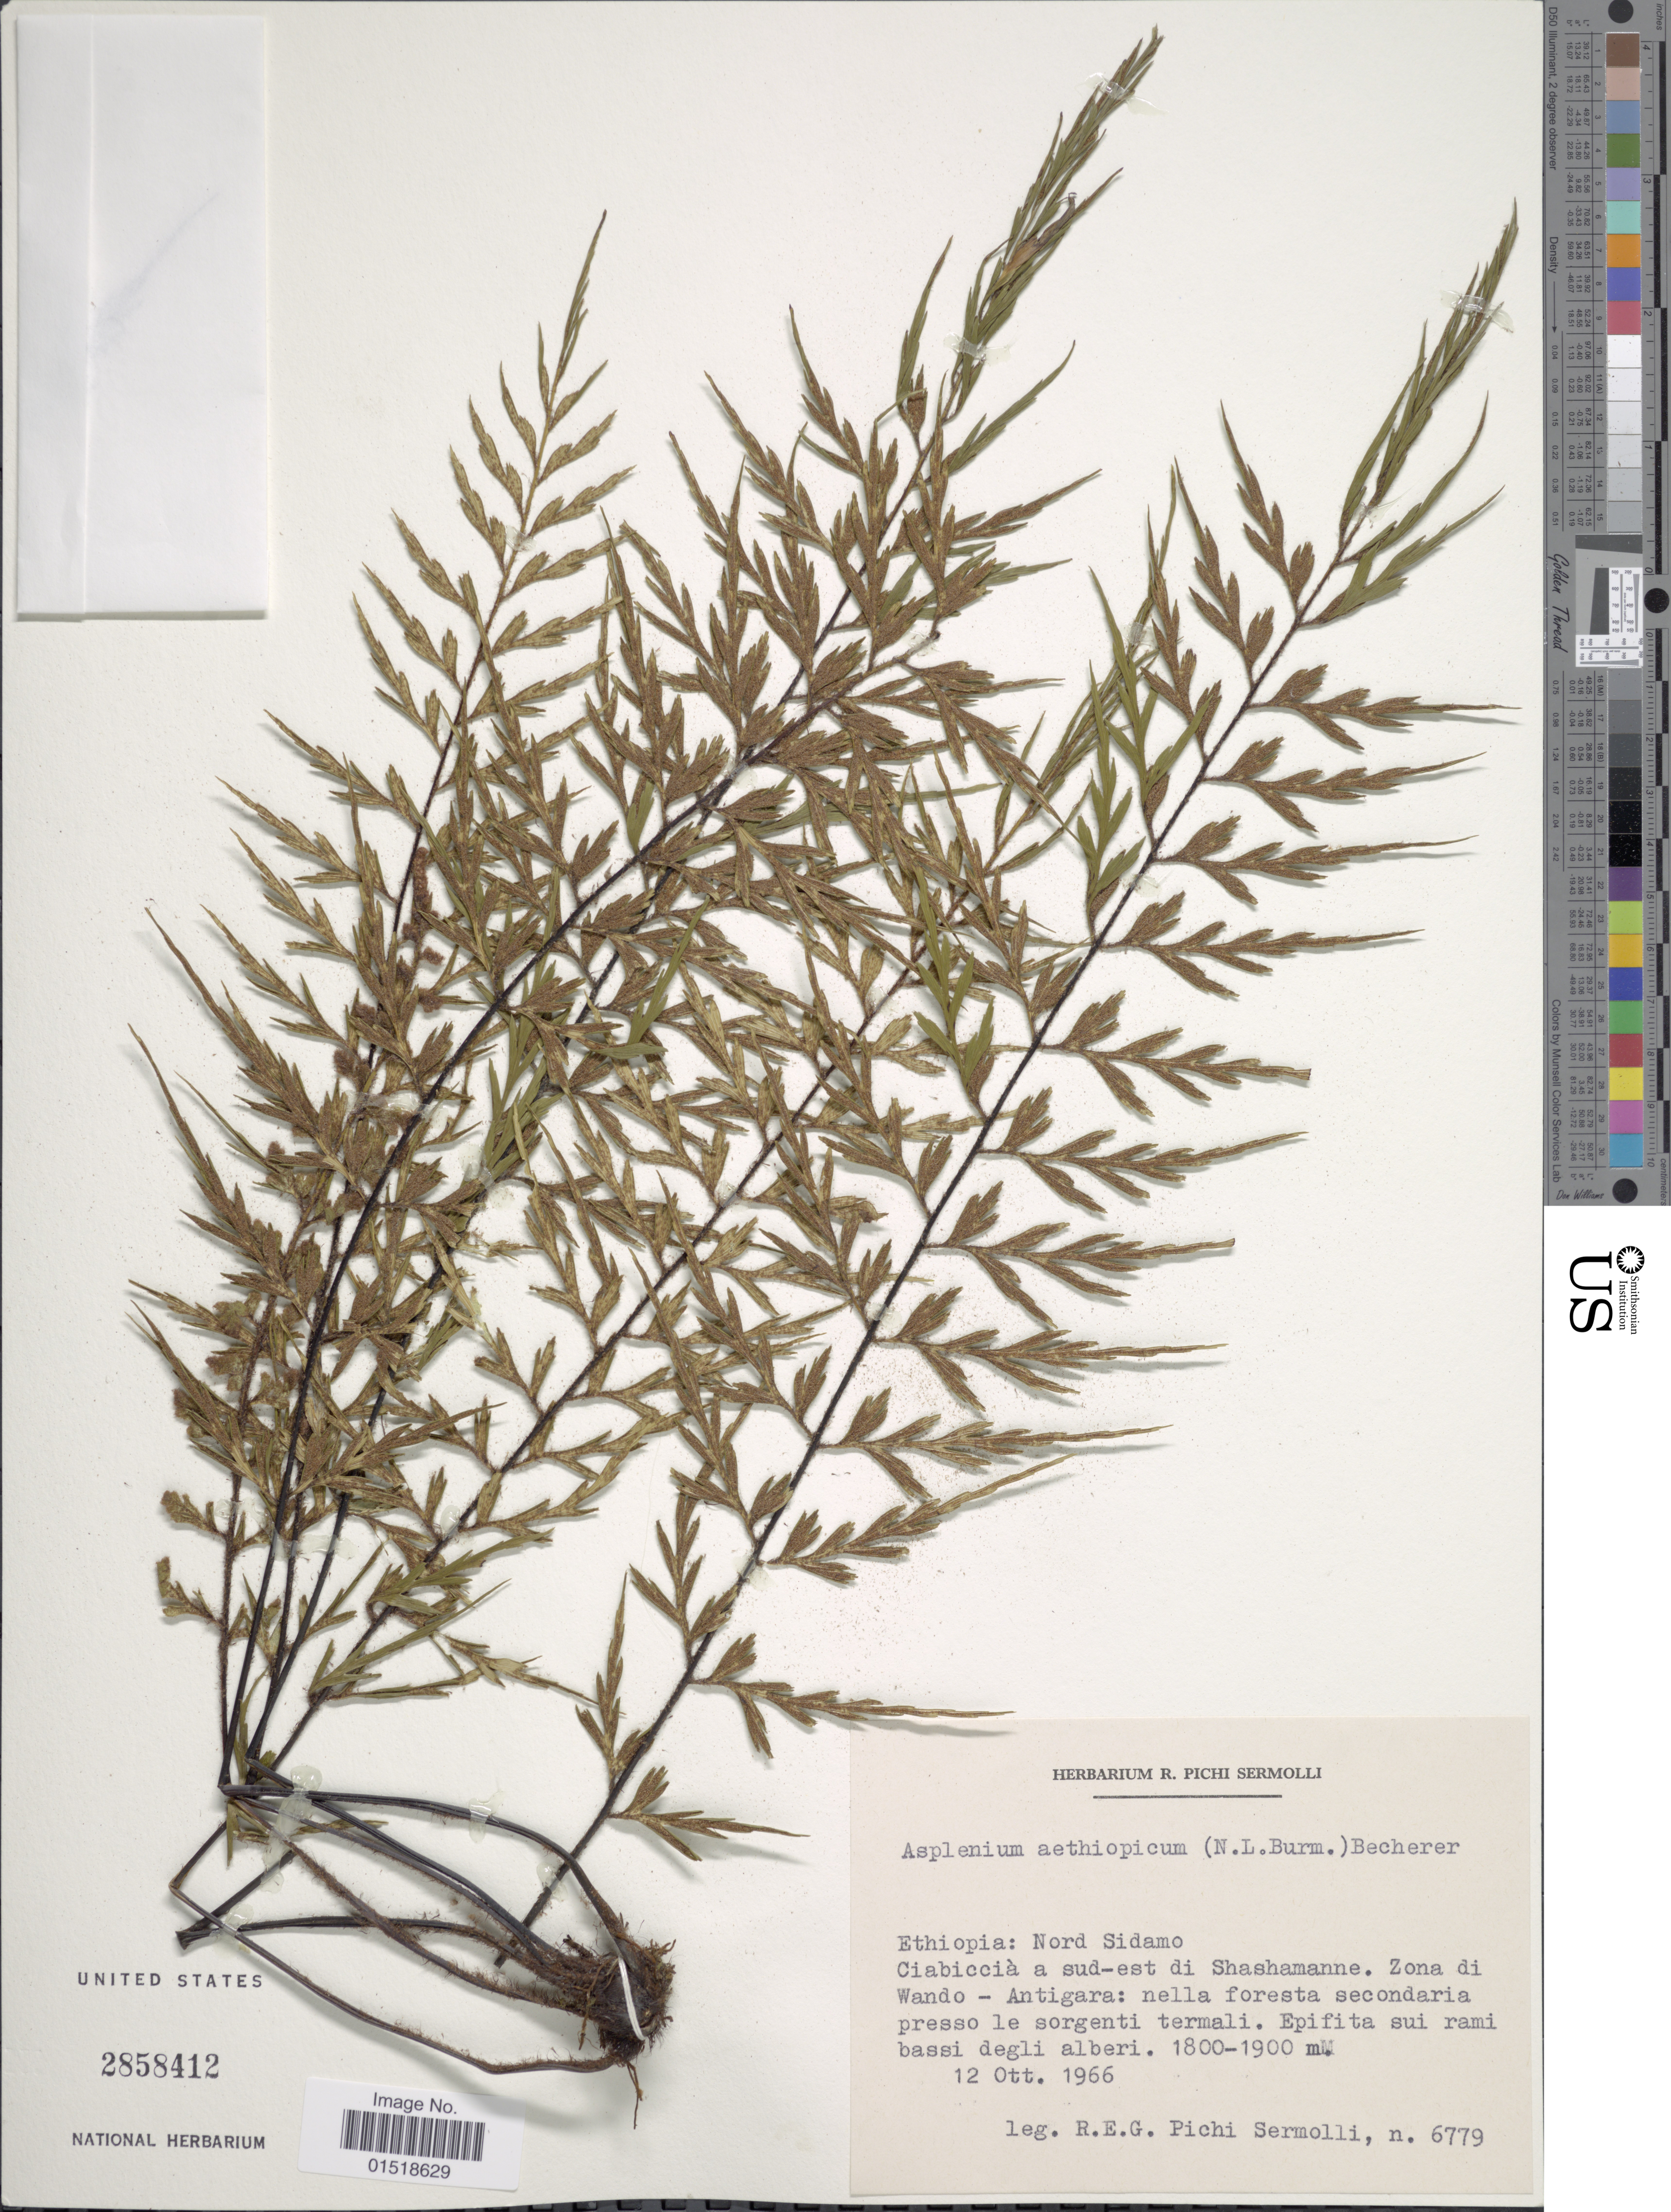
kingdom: Plantae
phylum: Tracheophyta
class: Polypodiopsida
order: Polypodiales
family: Aspleniaceae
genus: Asplenium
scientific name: Asplenium aethiopicum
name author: (Burm. f.) Bech.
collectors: R. E. Pichi-Sermolli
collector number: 6779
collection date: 1966-10-12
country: Ethiopia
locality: Ethiopia: Nord Sidamo. Ciabiccià a sud-est di Shashamanne. Zona di Wando - Antigara.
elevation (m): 1800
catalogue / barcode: US 2858412